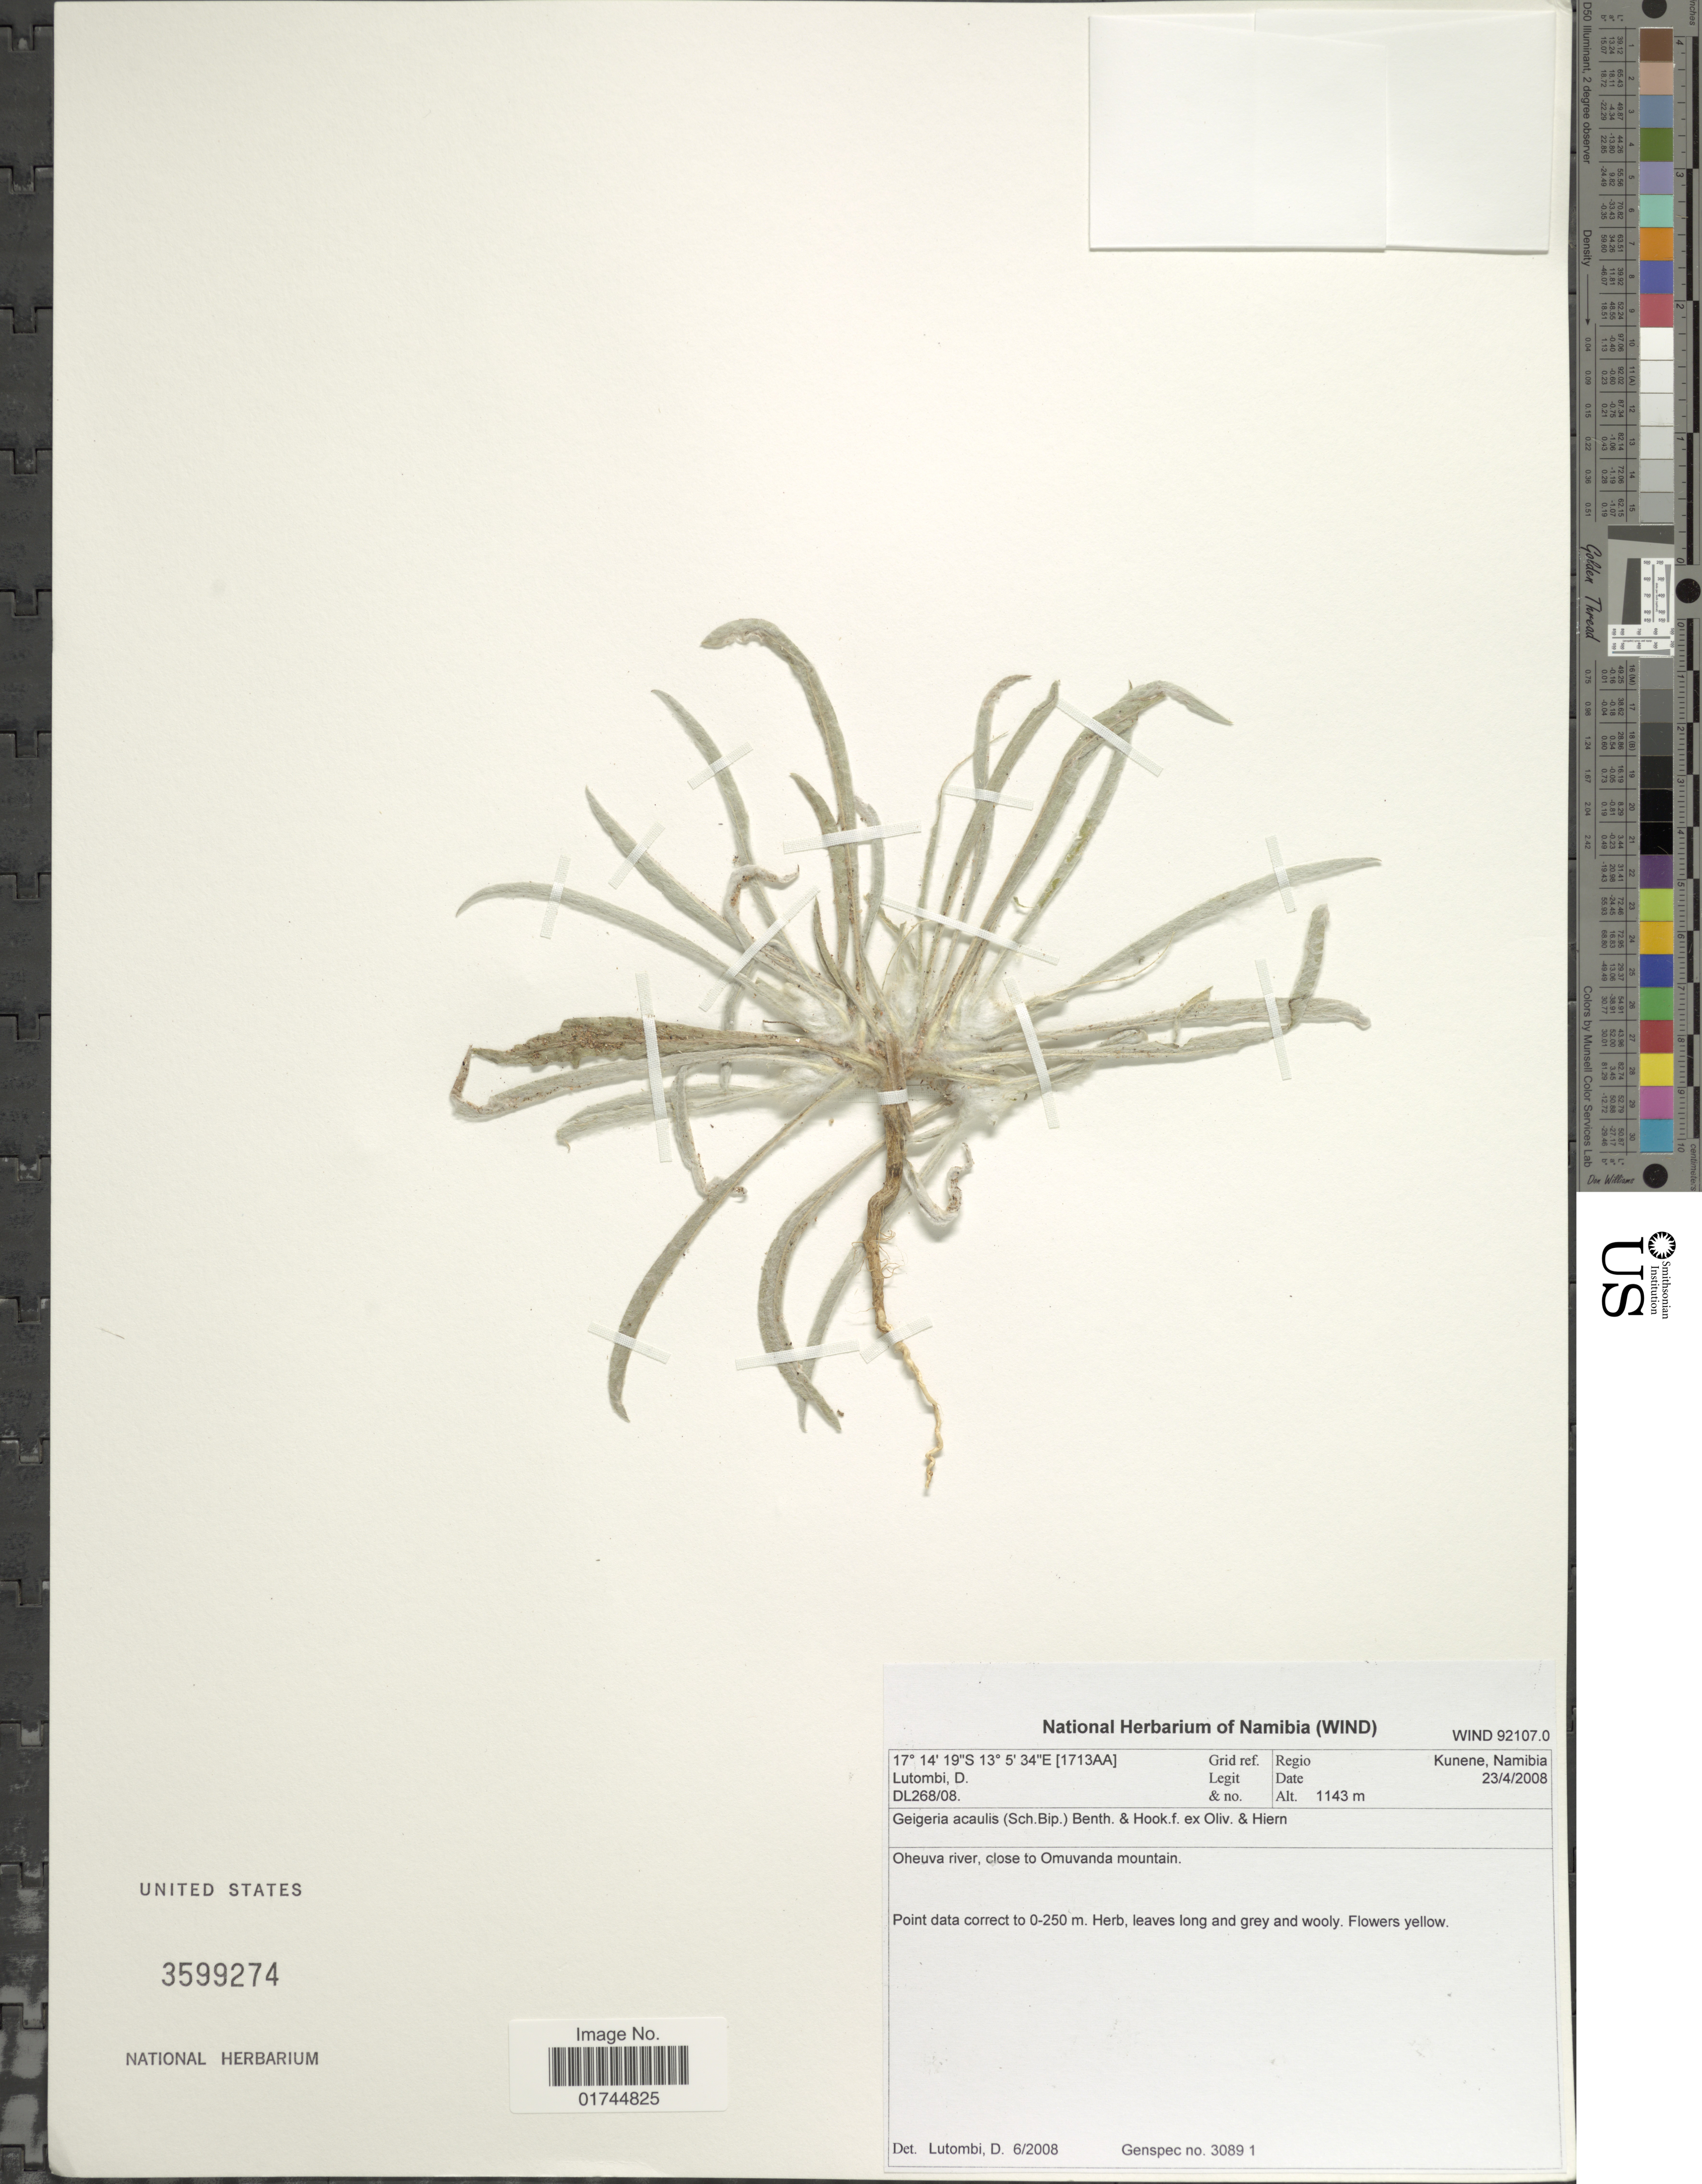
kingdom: Plantae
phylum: Tracheophyta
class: Magnoliopsida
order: Asterales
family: Asteraceae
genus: Geigeria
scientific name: Geigeria acaulis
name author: Benth. & Hook. f. ex Vatke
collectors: D. Lutombi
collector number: DL268/08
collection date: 2008-04-23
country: Namibia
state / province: Kunene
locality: Oheuva river, close to Omuvanda mountain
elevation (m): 1143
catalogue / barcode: US 3599274